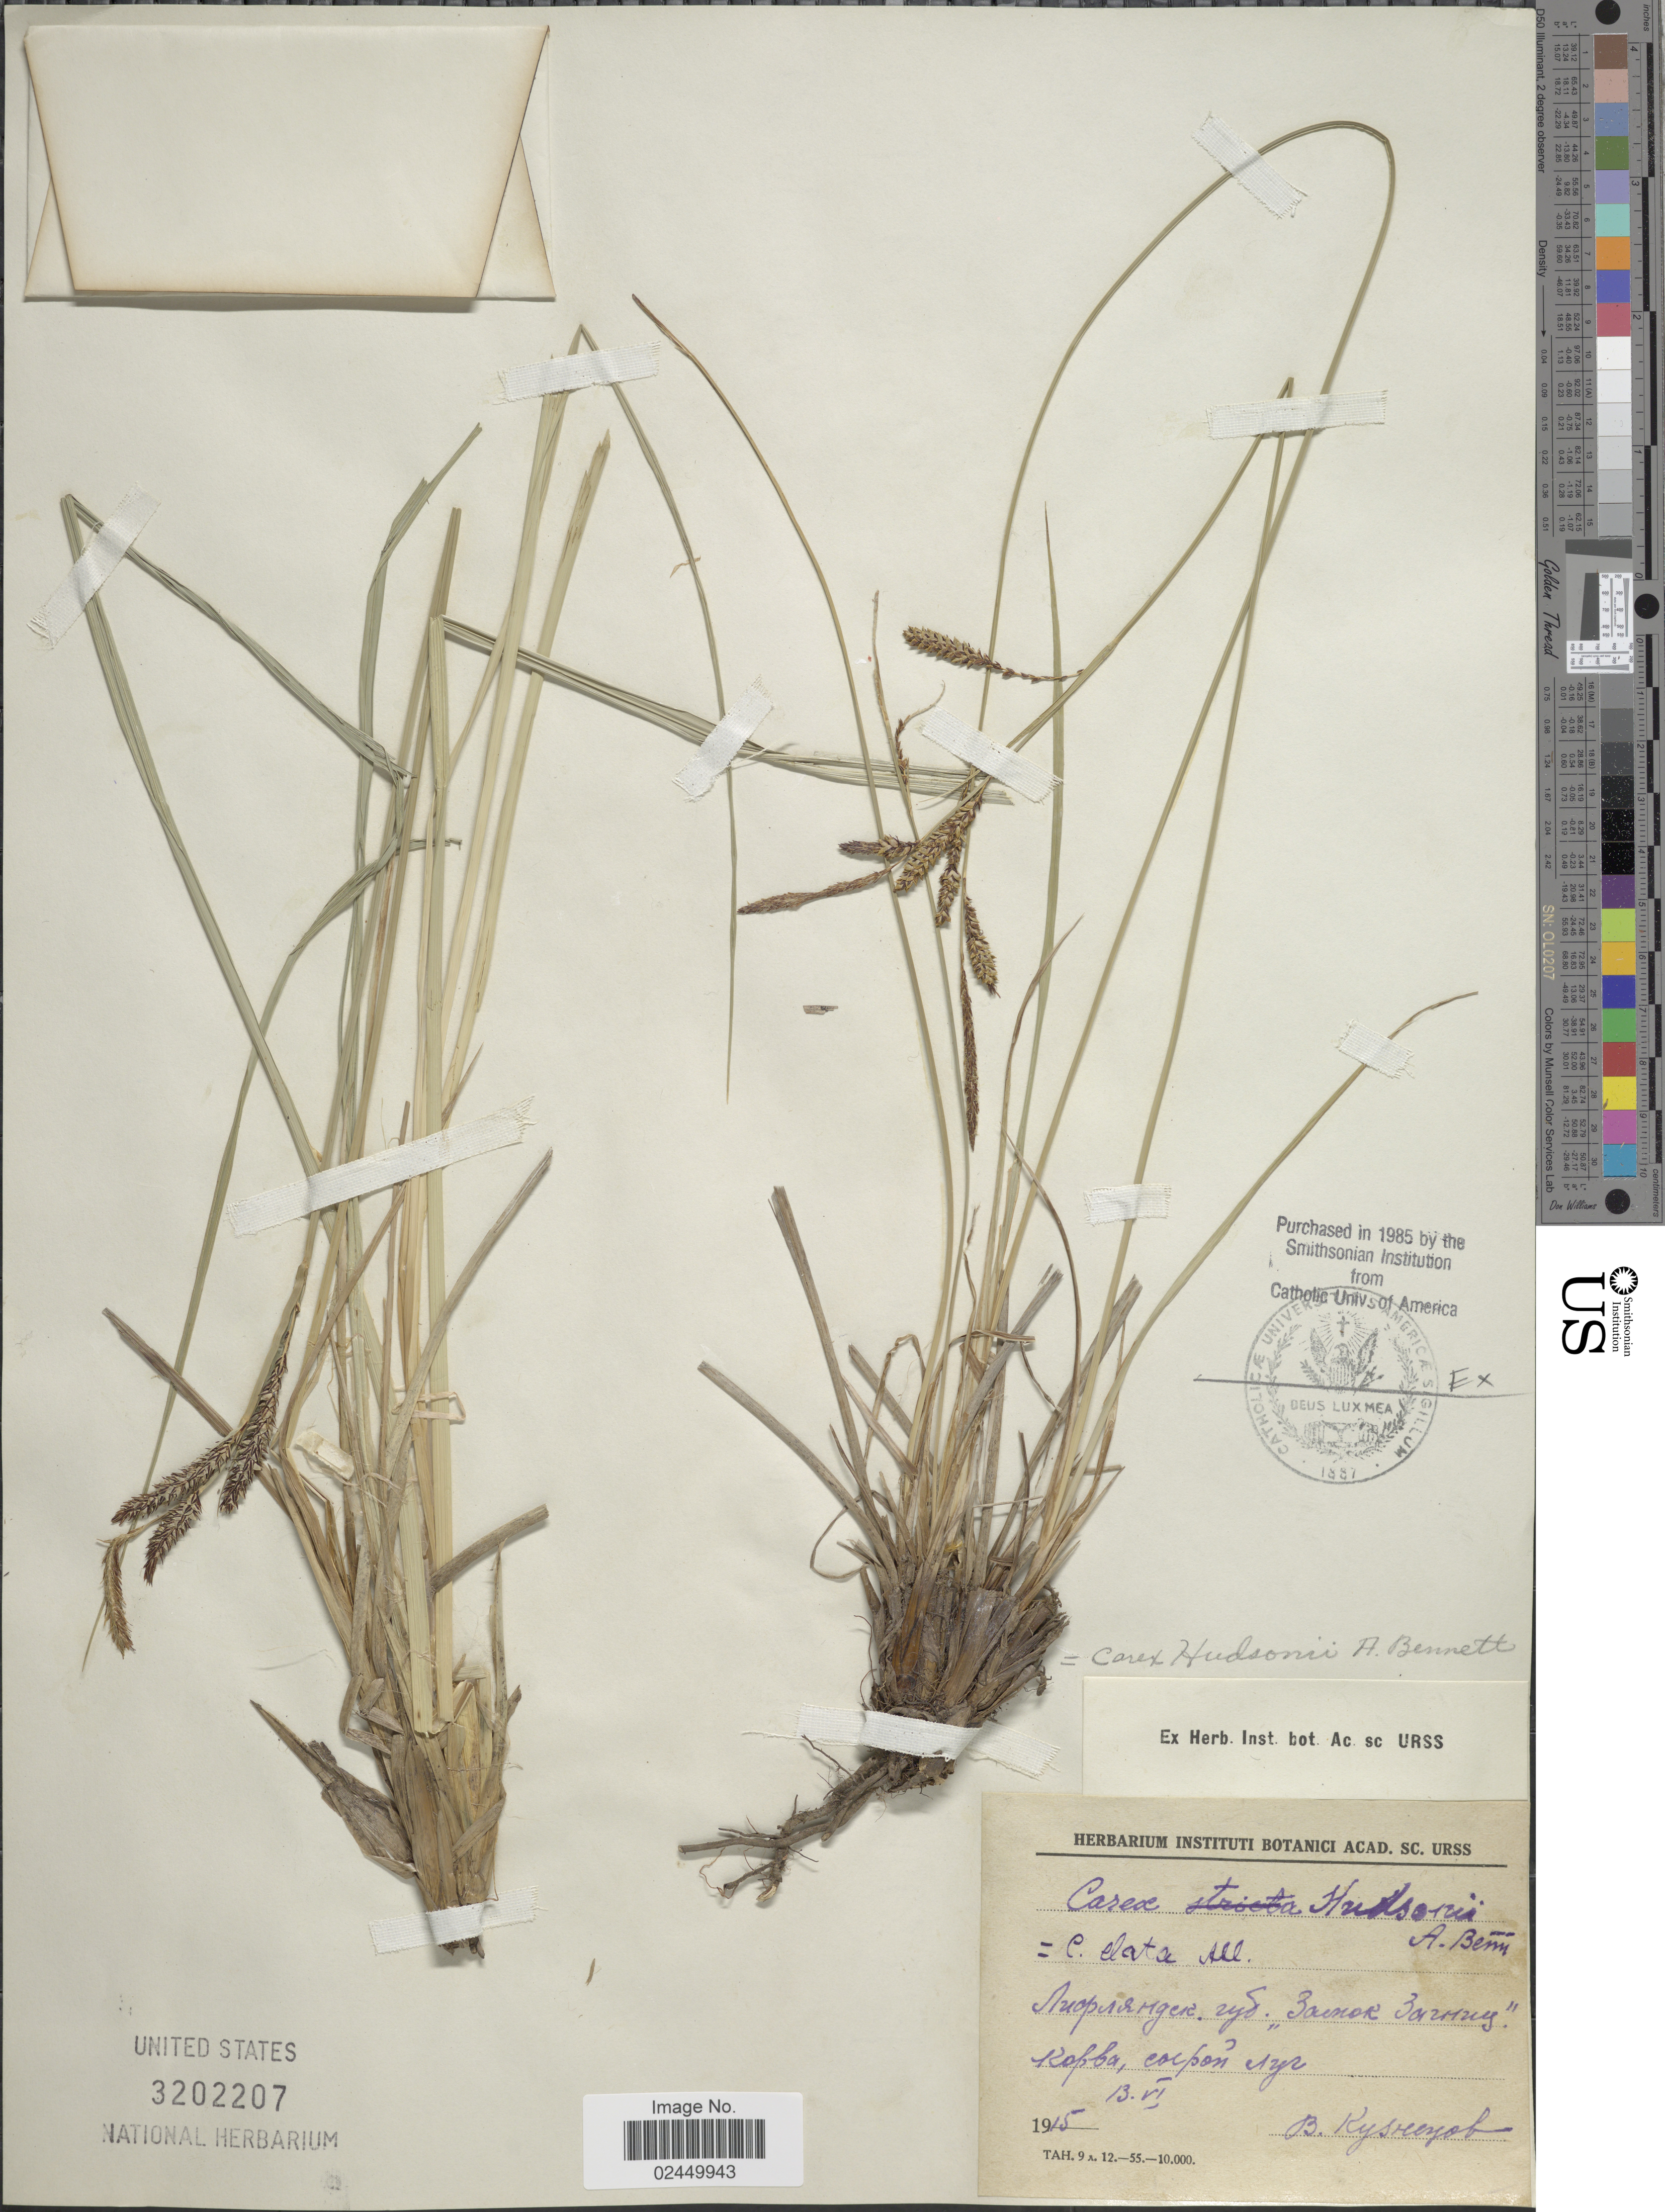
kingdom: Plantae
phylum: Tracheophyta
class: Liliopsida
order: Poales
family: Cyperaceae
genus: Carex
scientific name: Carex elata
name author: All.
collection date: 1915-06-13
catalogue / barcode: US 3202207